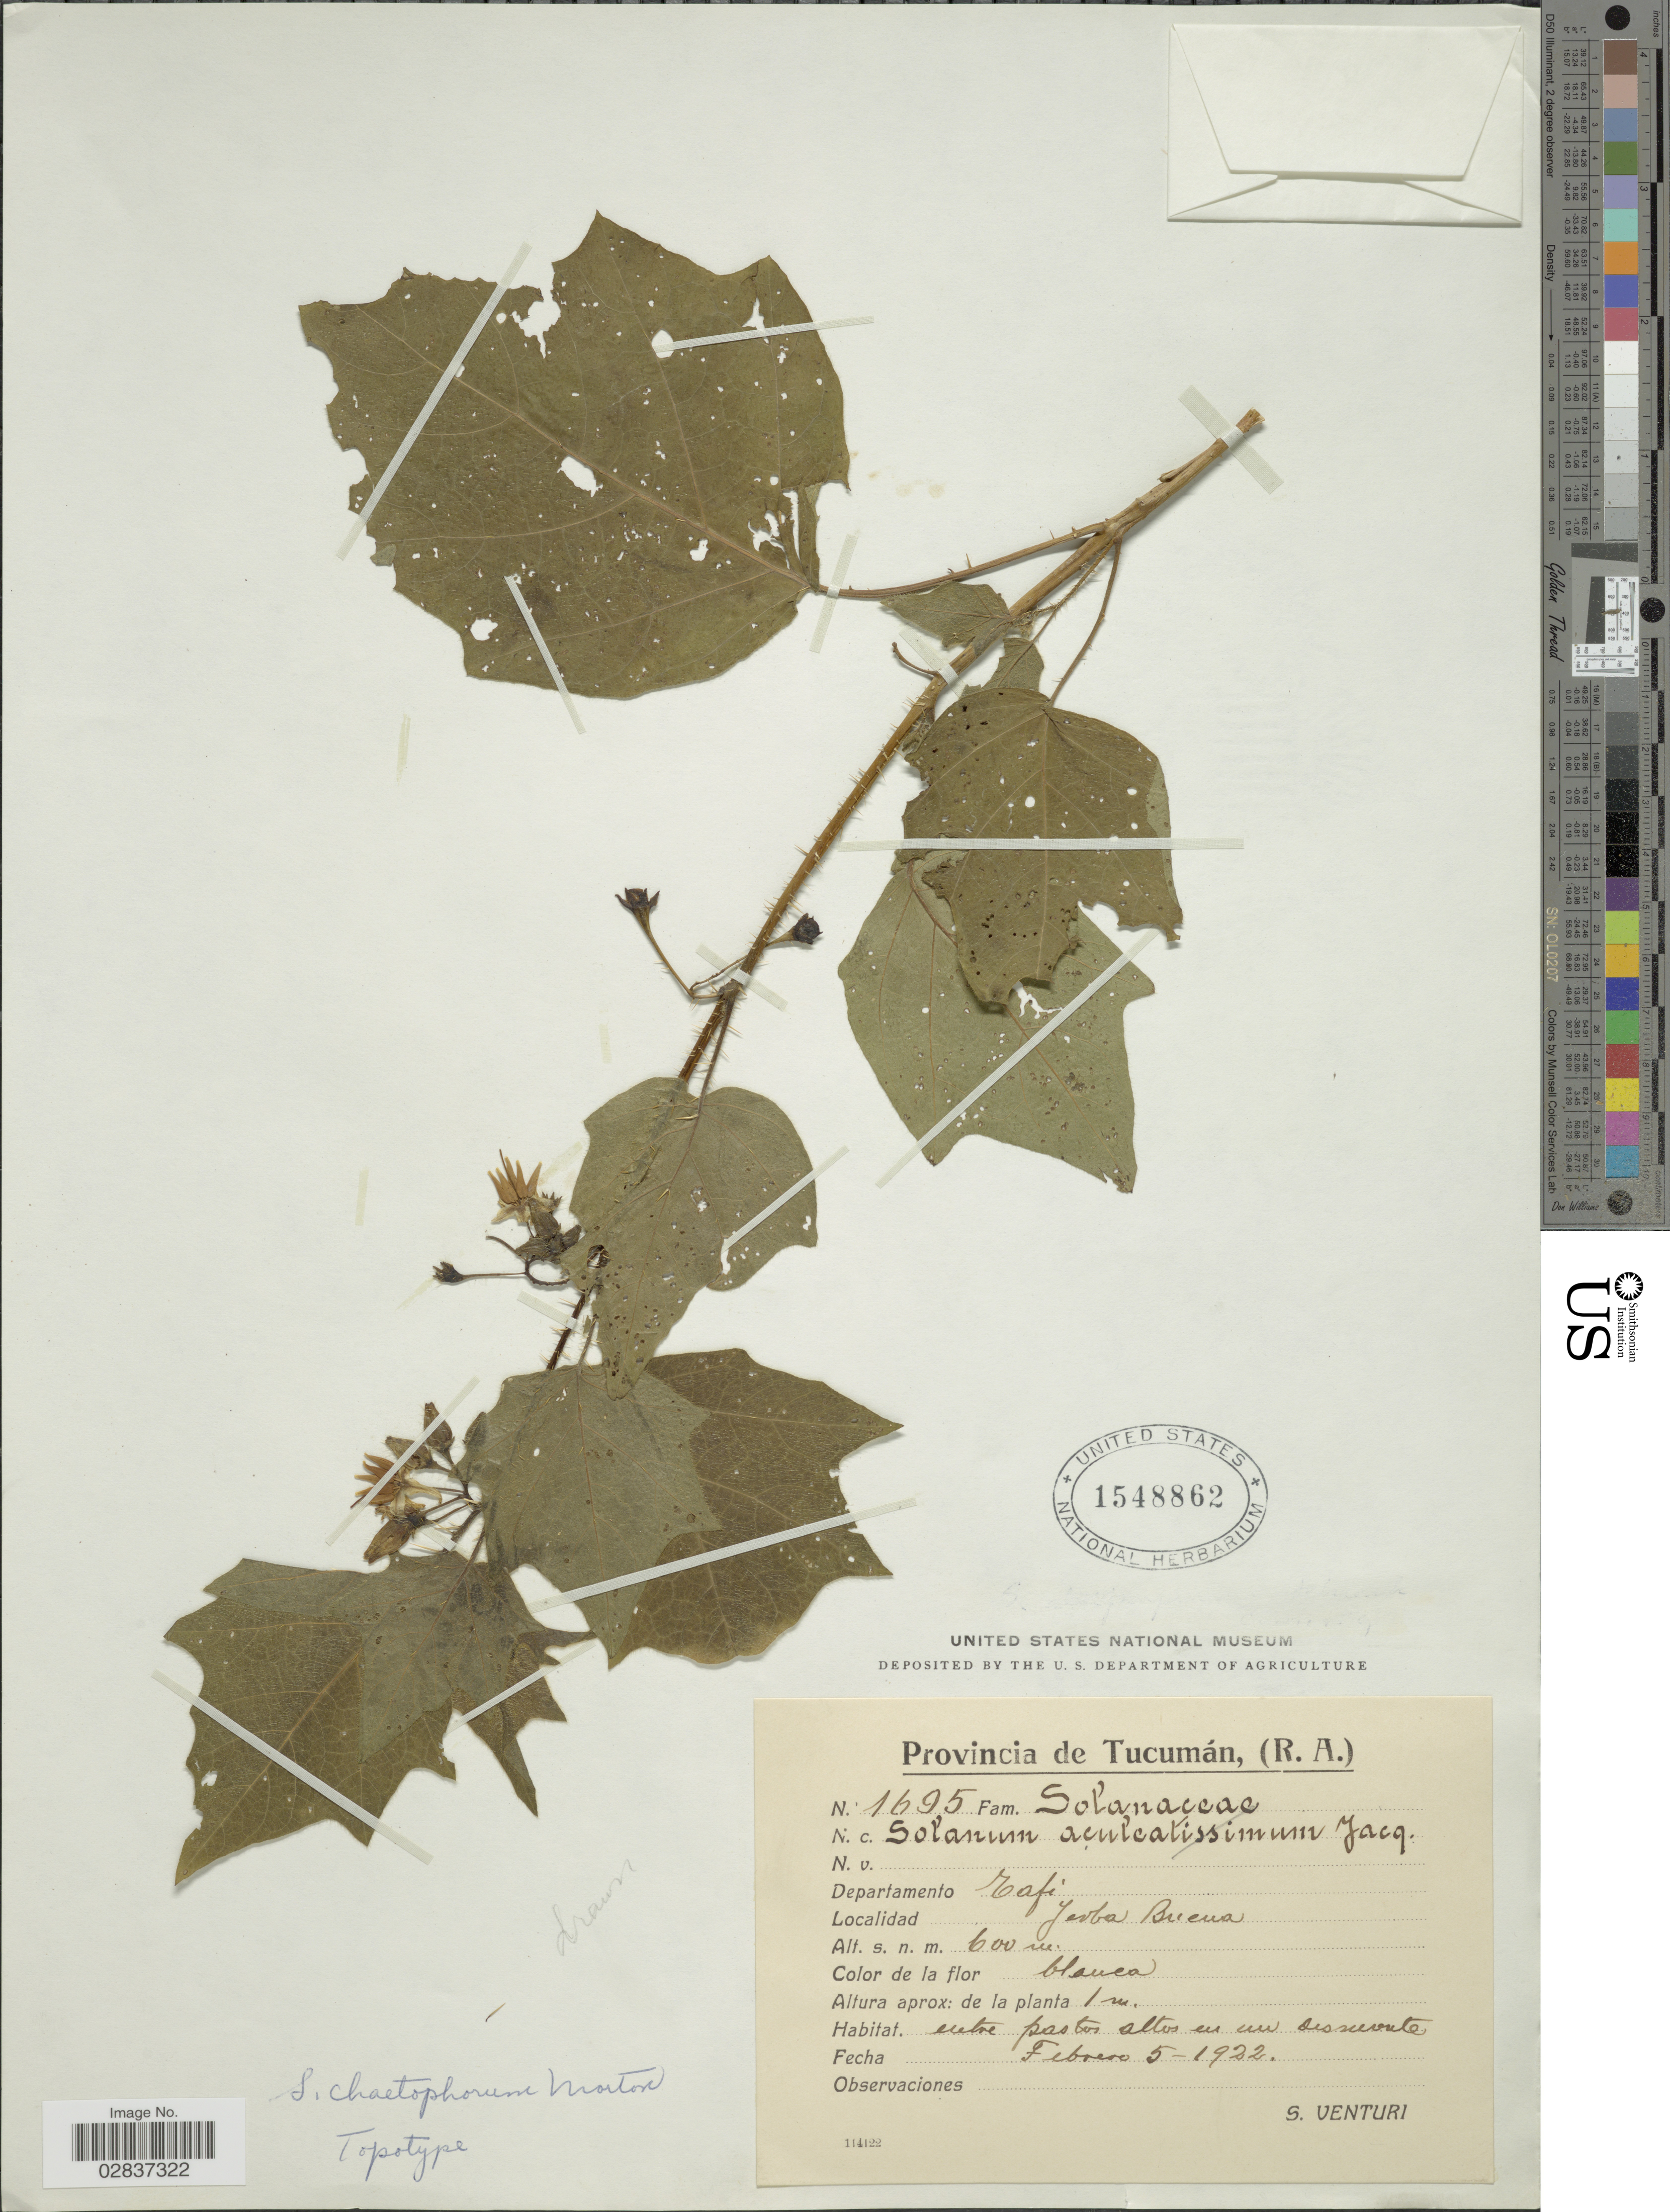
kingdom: Plantae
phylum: Tracheophyta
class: Magnoliopsida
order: Solanales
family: Solanaceae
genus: Solanum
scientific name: Solanum chaetophorum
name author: C.V. Morton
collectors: S. Venturi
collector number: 1695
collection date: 1922-02-05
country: Argentina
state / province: Tucuman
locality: Departamento Tafi, Jerba Buena.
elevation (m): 600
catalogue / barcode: US 1548862